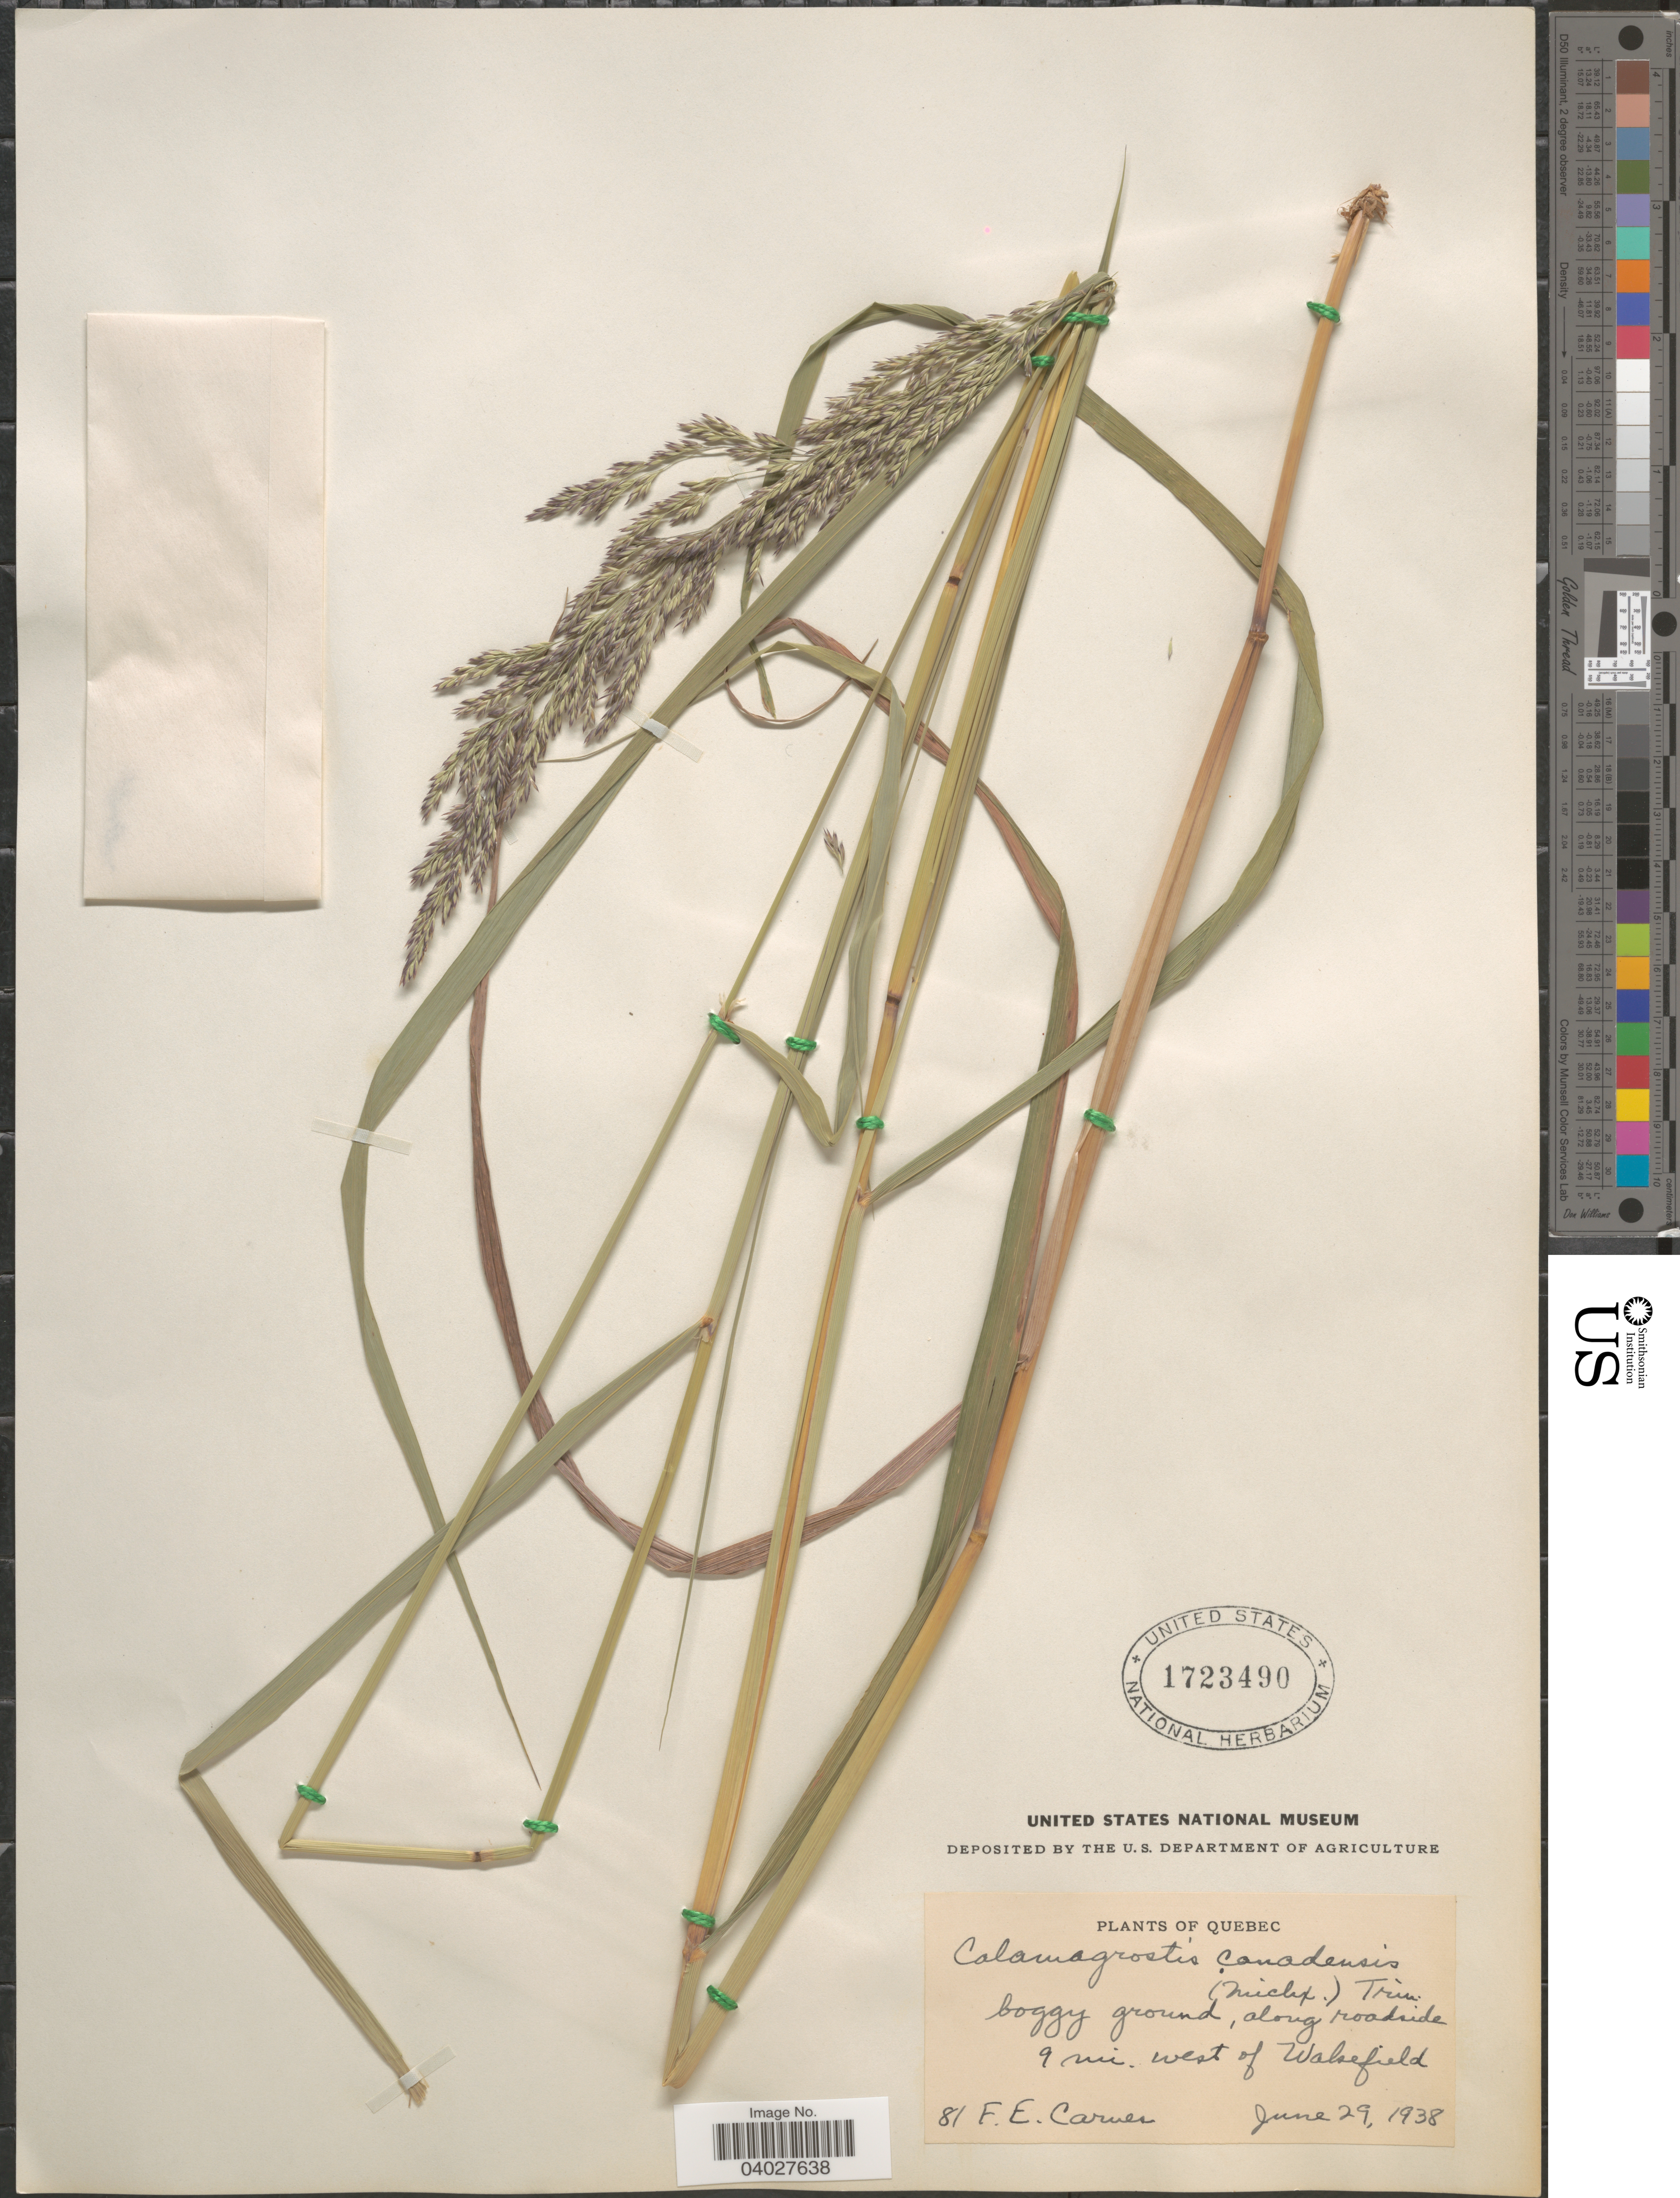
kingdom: Plantae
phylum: Tracheophyta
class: Liliopsida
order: Poales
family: Poaceae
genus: Calamagrostis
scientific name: Calamagrostis canadensis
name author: (Michx.) P. Beauv.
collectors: F. Carnes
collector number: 81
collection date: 1938-06-29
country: Canada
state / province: Quebec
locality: Boggy ground, along roadside 9 mi. west of Walsefield.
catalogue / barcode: US 1723490